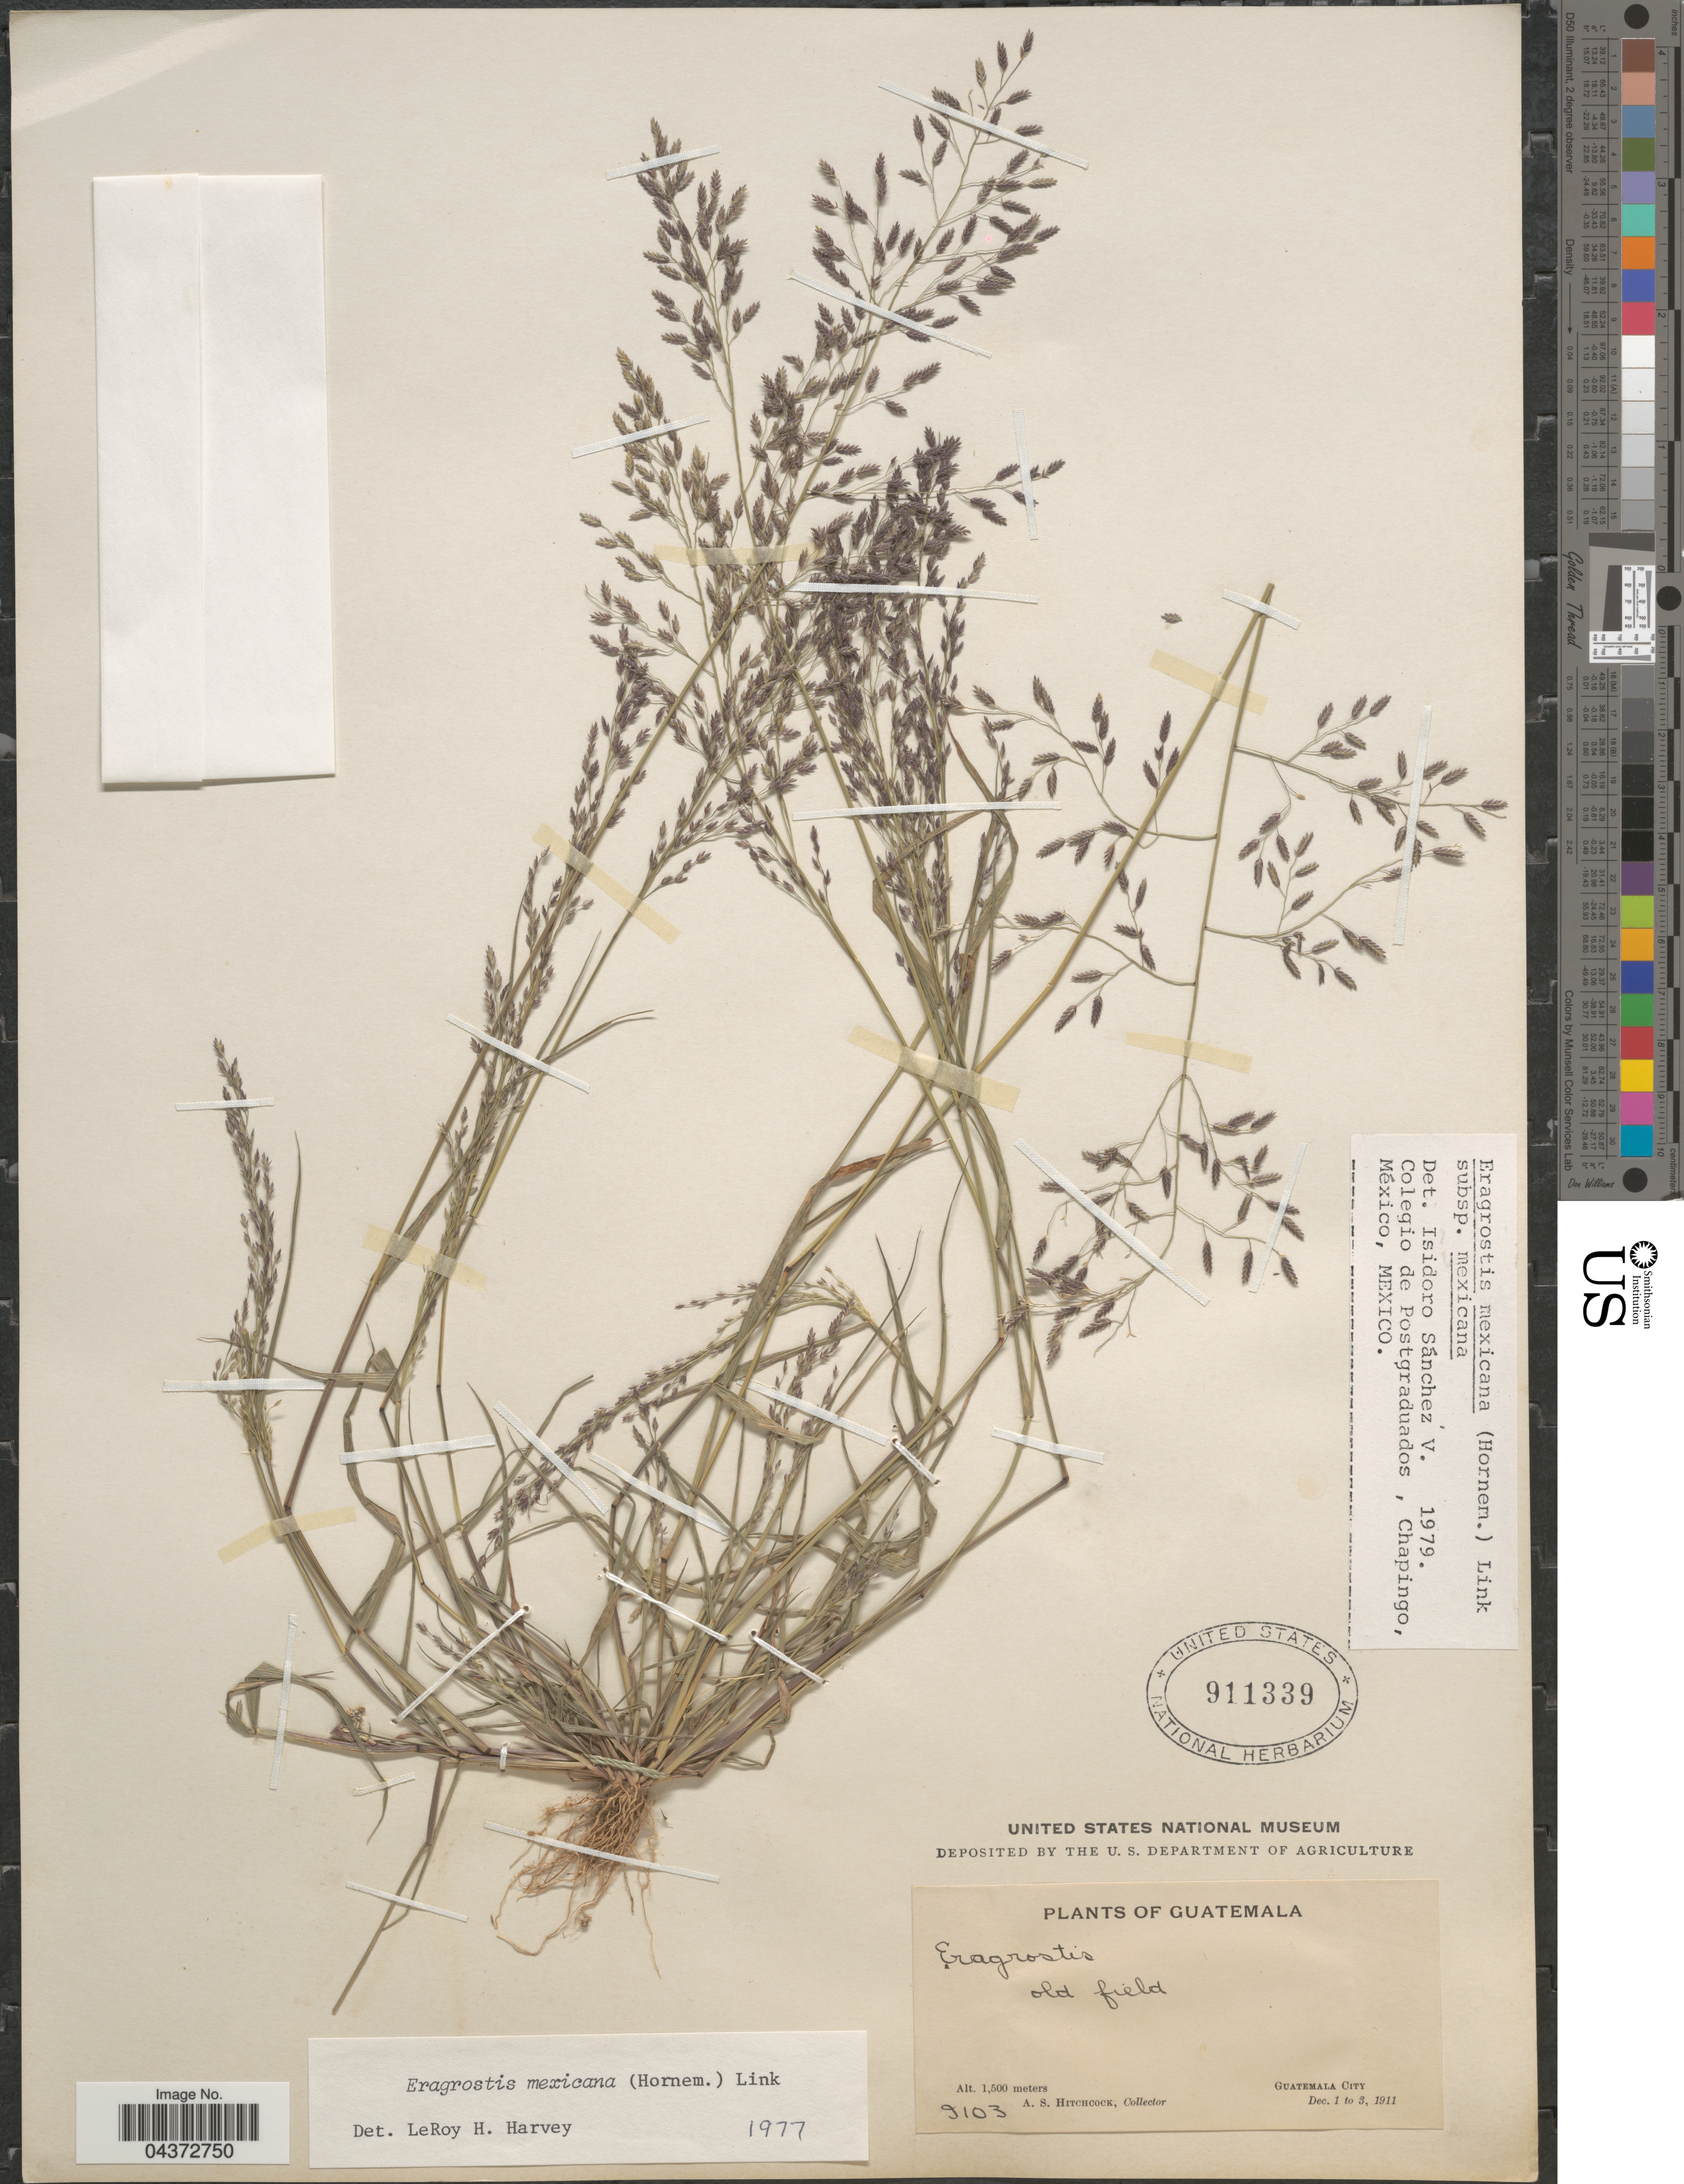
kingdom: Plantae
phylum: Tracheophyta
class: Liliopsida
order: Poales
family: Poaceae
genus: Eragrostis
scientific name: Eragrostis mexicana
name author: (Hornem.) Link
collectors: A. S. Hitchcock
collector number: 9103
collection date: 1911-12-01/1911-12-03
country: Guatemala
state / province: Guatemala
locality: Old field. Guatemala City.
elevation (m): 1500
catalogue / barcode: US 911339